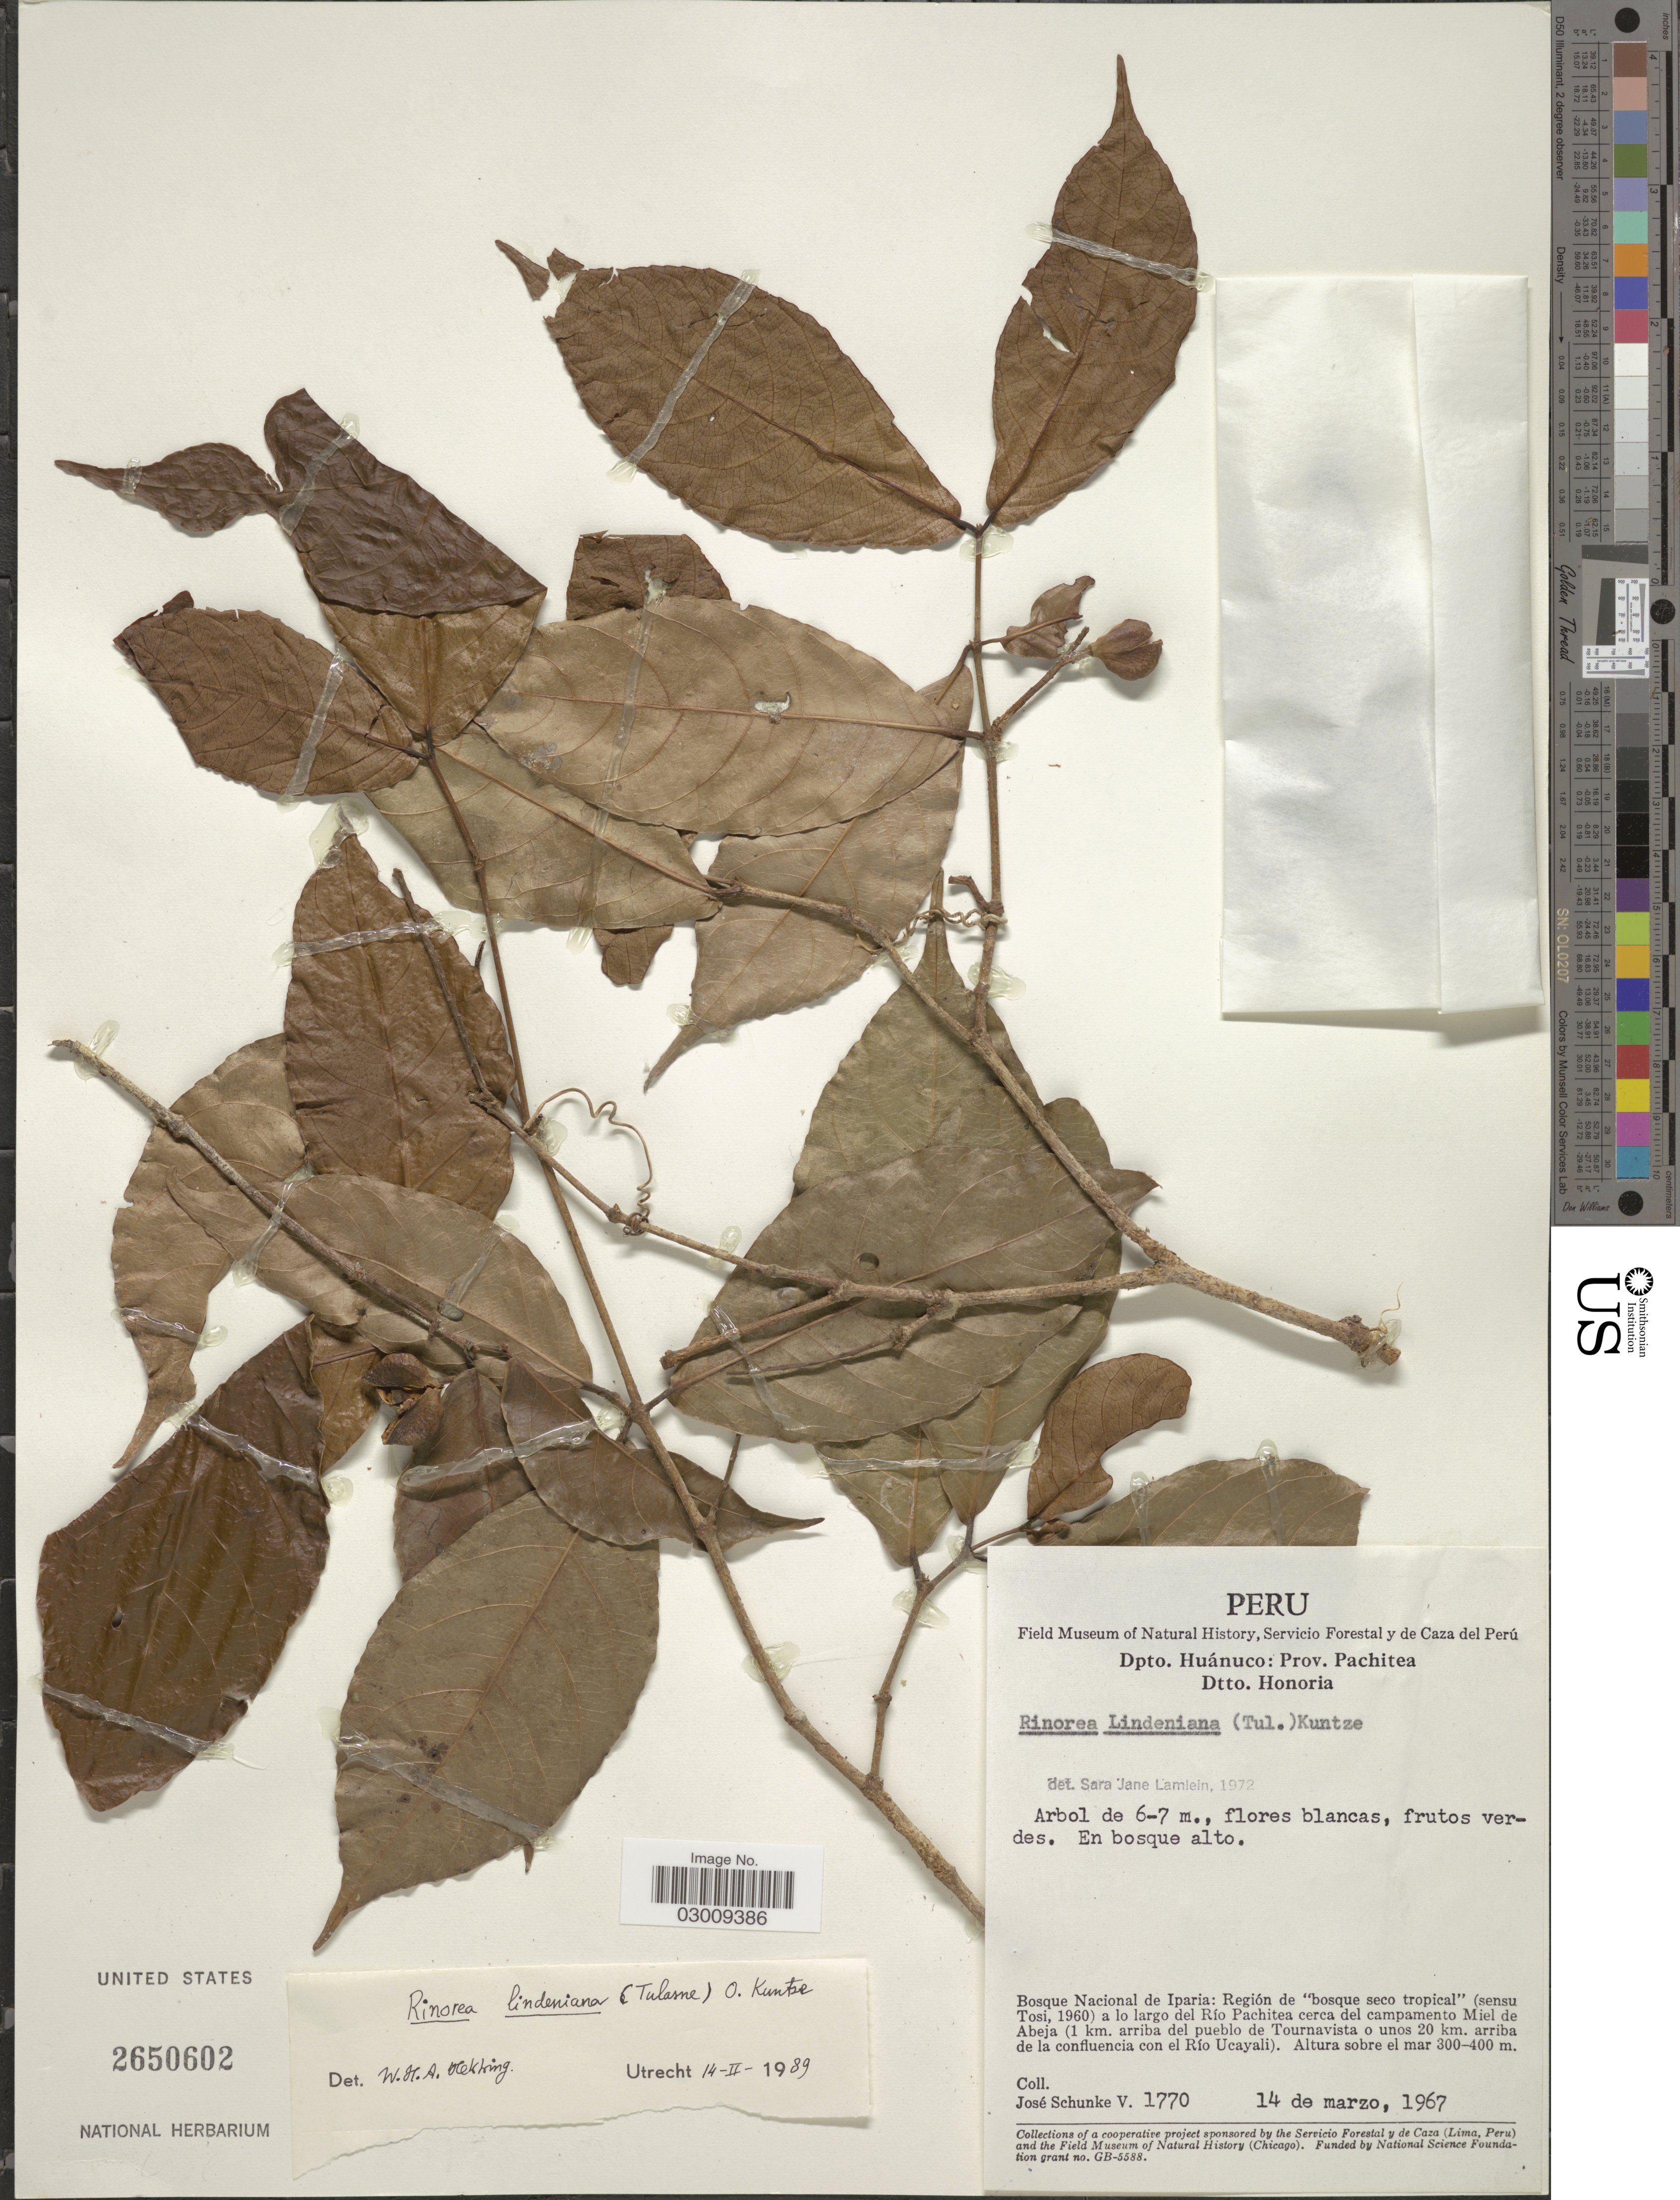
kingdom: Plantae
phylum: Tracheophyta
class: Magnoliopsida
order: Malpighiales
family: Violaceae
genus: Rinorea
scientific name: Rinorea lindeniana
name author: (Tul.) Kuntze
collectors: J. Schunke Vigo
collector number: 1770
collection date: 1967-03-14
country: Peru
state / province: Huánuco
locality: Dpto. Huánuco: Prov. Pachitea. Dtto. Honoria. Bosque Nacional de Iparia: Región de "bosque seco tropical" (sensu Tosi, 1960) a lo largo del Río Pachitea cerca del campamento Miel de Abeja (1 km. arriba del pueblo de Tournavista o unos 20 km. arriba de la confluencia con el Río Ucayali).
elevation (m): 300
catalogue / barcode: US 2650602